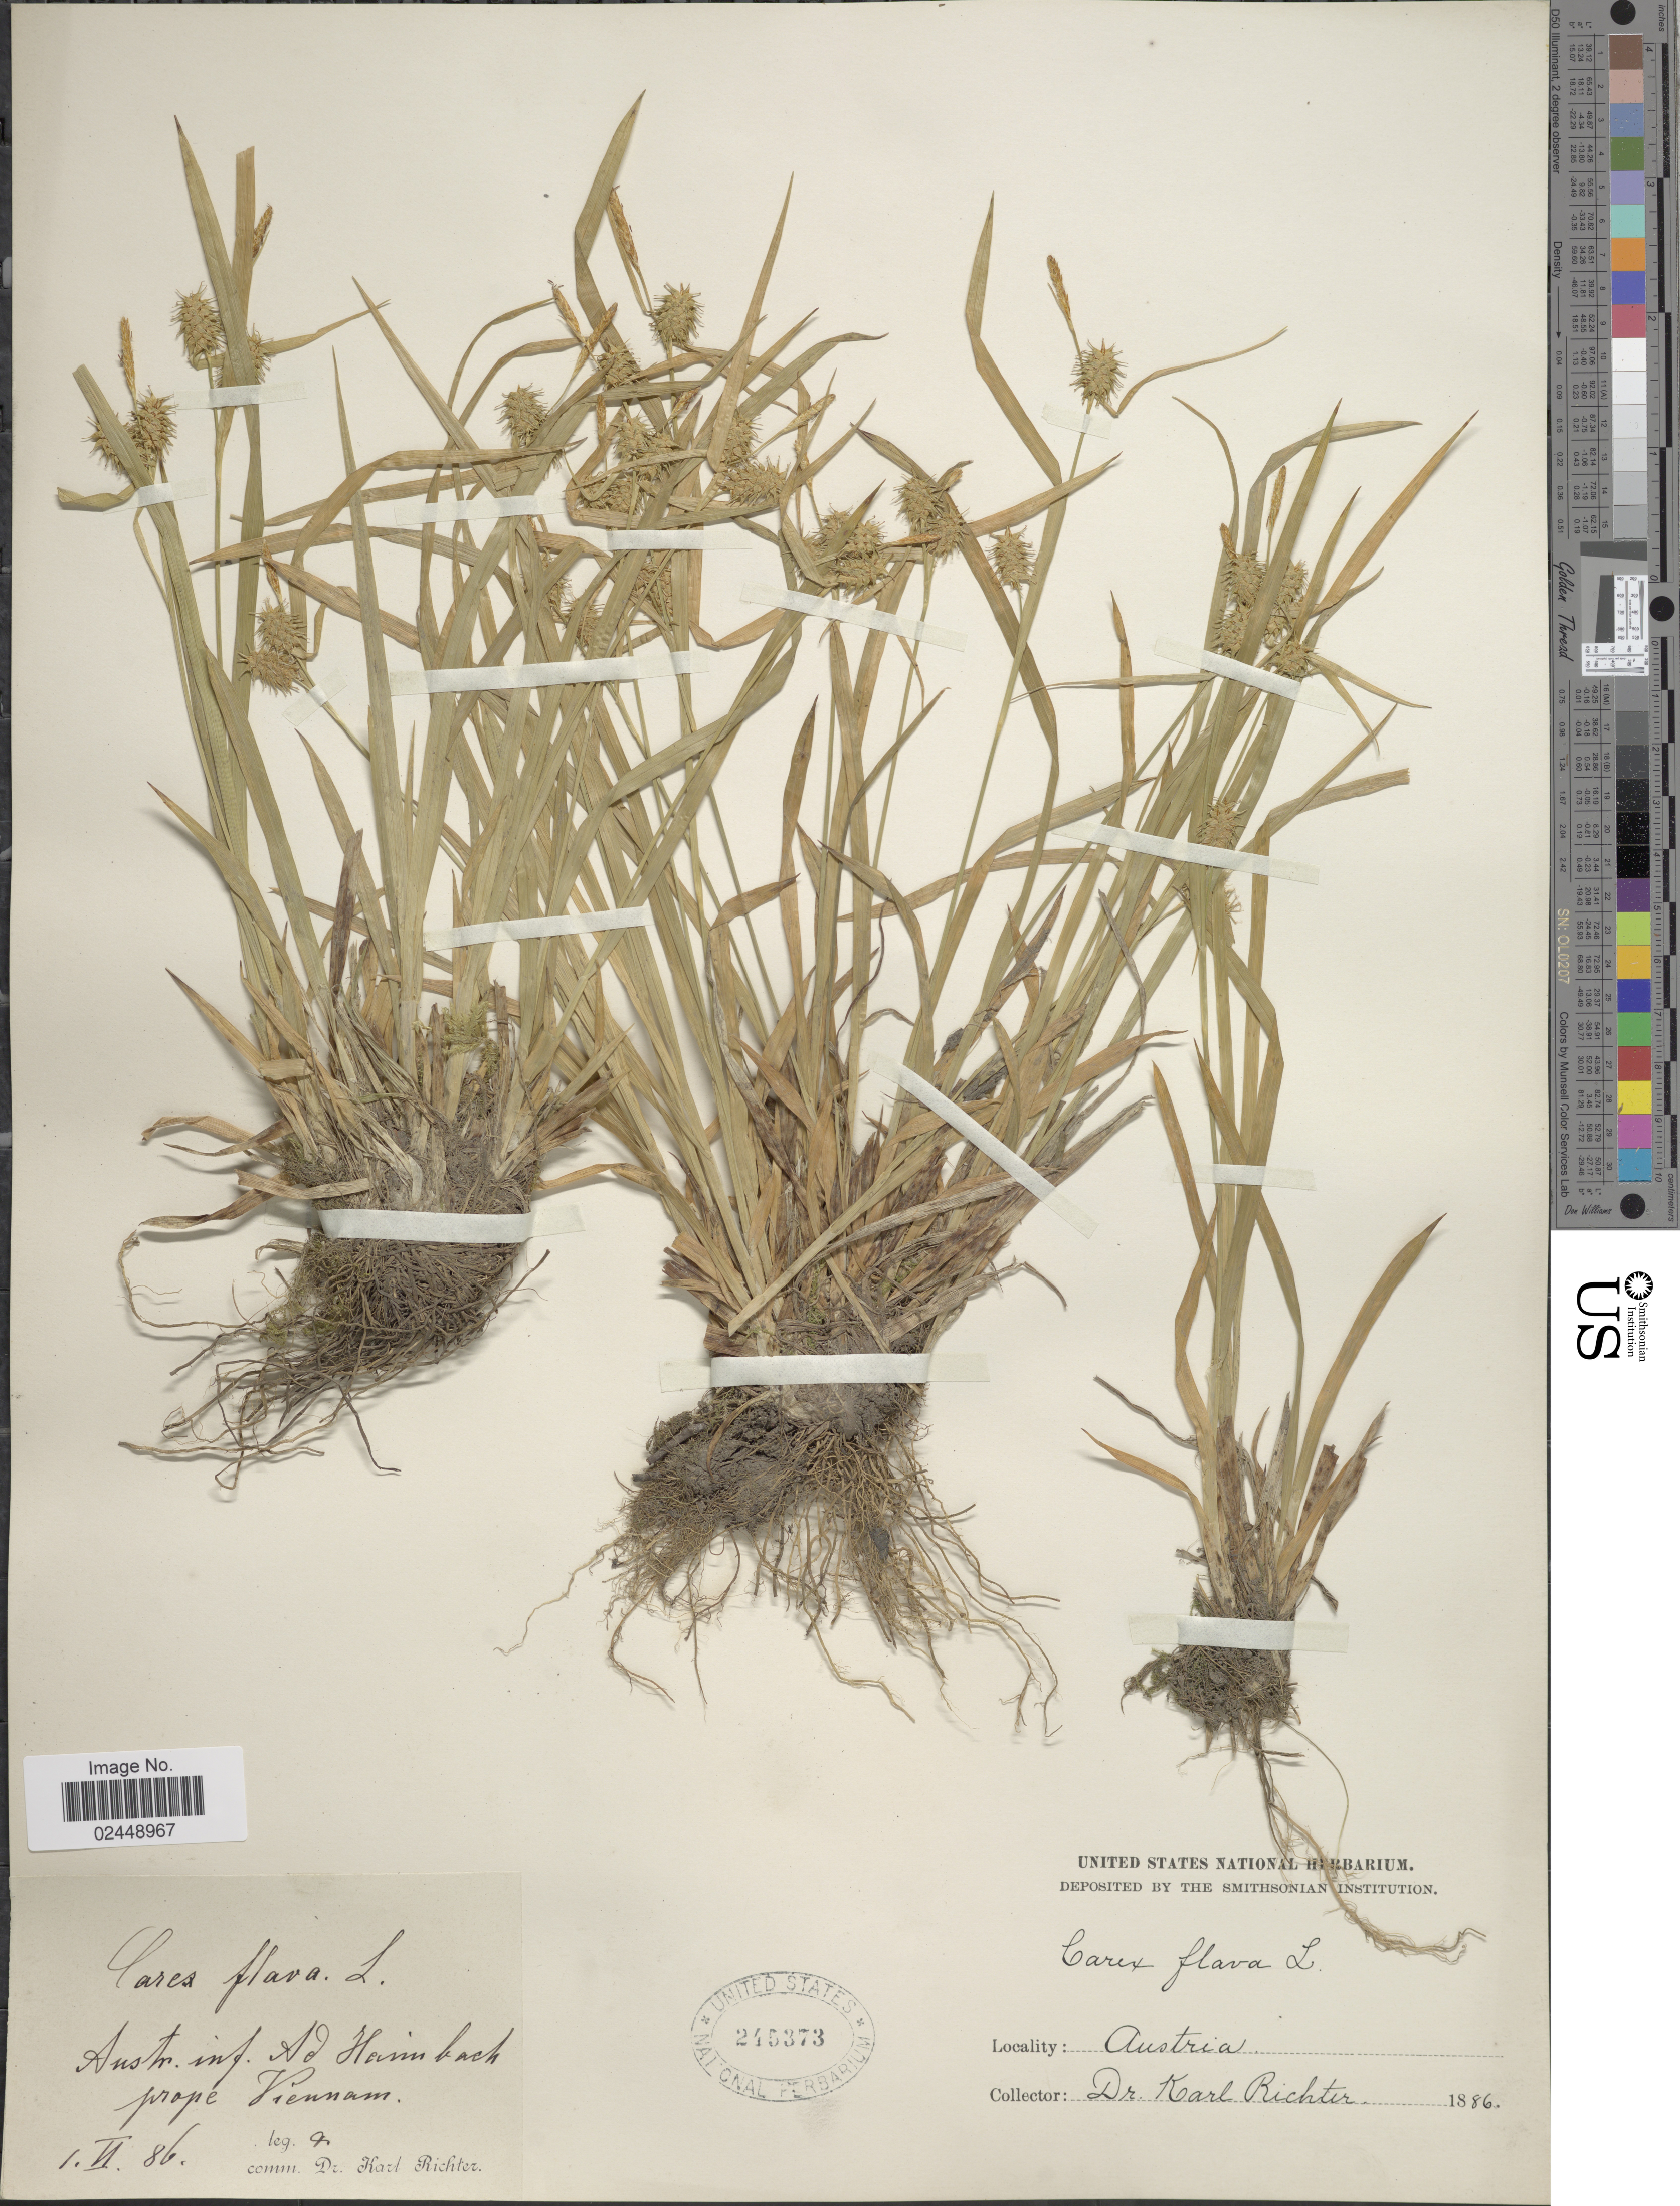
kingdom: Plantae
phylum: Tracheophyta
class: Liliopsida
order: Poales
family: Cyperaceae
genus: Carex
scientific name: Carex flava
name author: L.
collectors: K. Richter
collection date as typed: Transcribed d/m/y: 1/6/86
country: Austria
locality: Inf. ad Haimbach [interpreted] prope Viennam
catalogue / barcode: US 245373